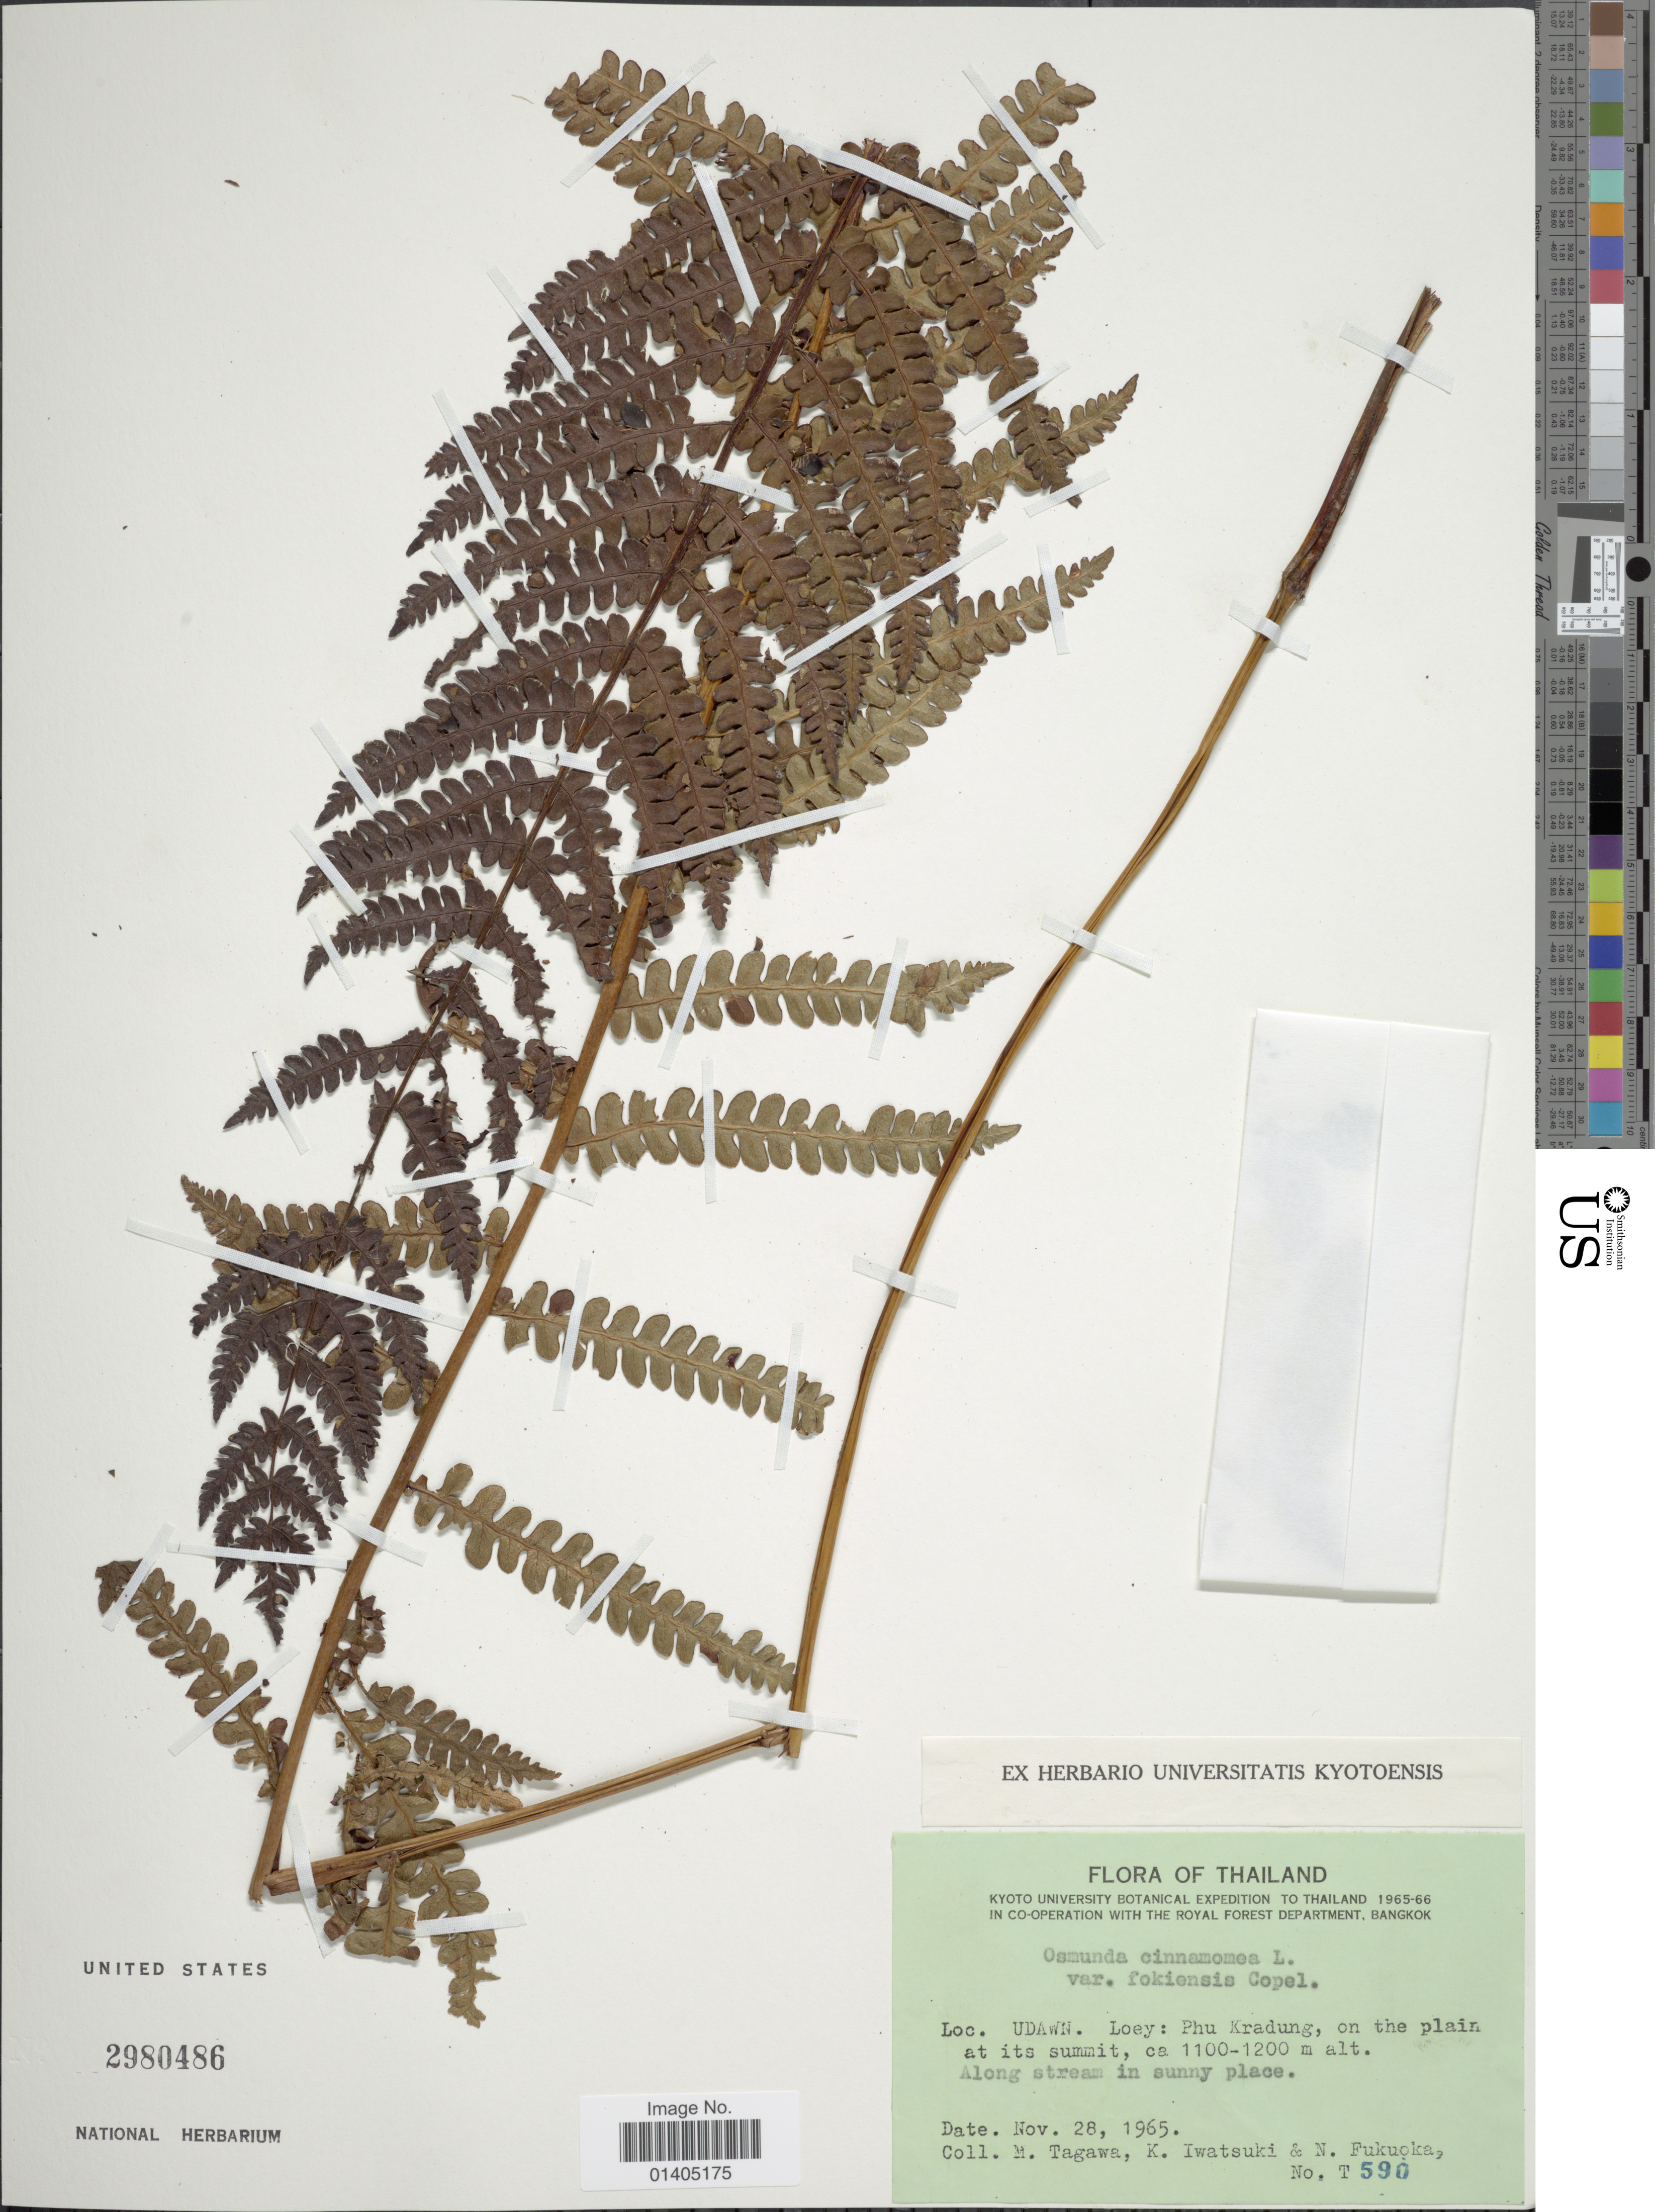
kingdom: Plantae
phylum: Tracheophyta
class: Polypodiopsida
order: Osmundales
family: Osmundaceae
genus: Osmundastrum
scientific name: Osmundastrum cinnamomeum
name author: (L.) C. Presl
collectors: M. Tagawa, K. Iwatsuki & N. Fukuoka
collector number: T 590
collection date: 1965-11-28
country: Thailand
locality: Udawn. Loey: Phu Kradung, on the plain at its summit, along stream in sunny place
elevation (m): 1100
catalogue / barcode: US 2980486